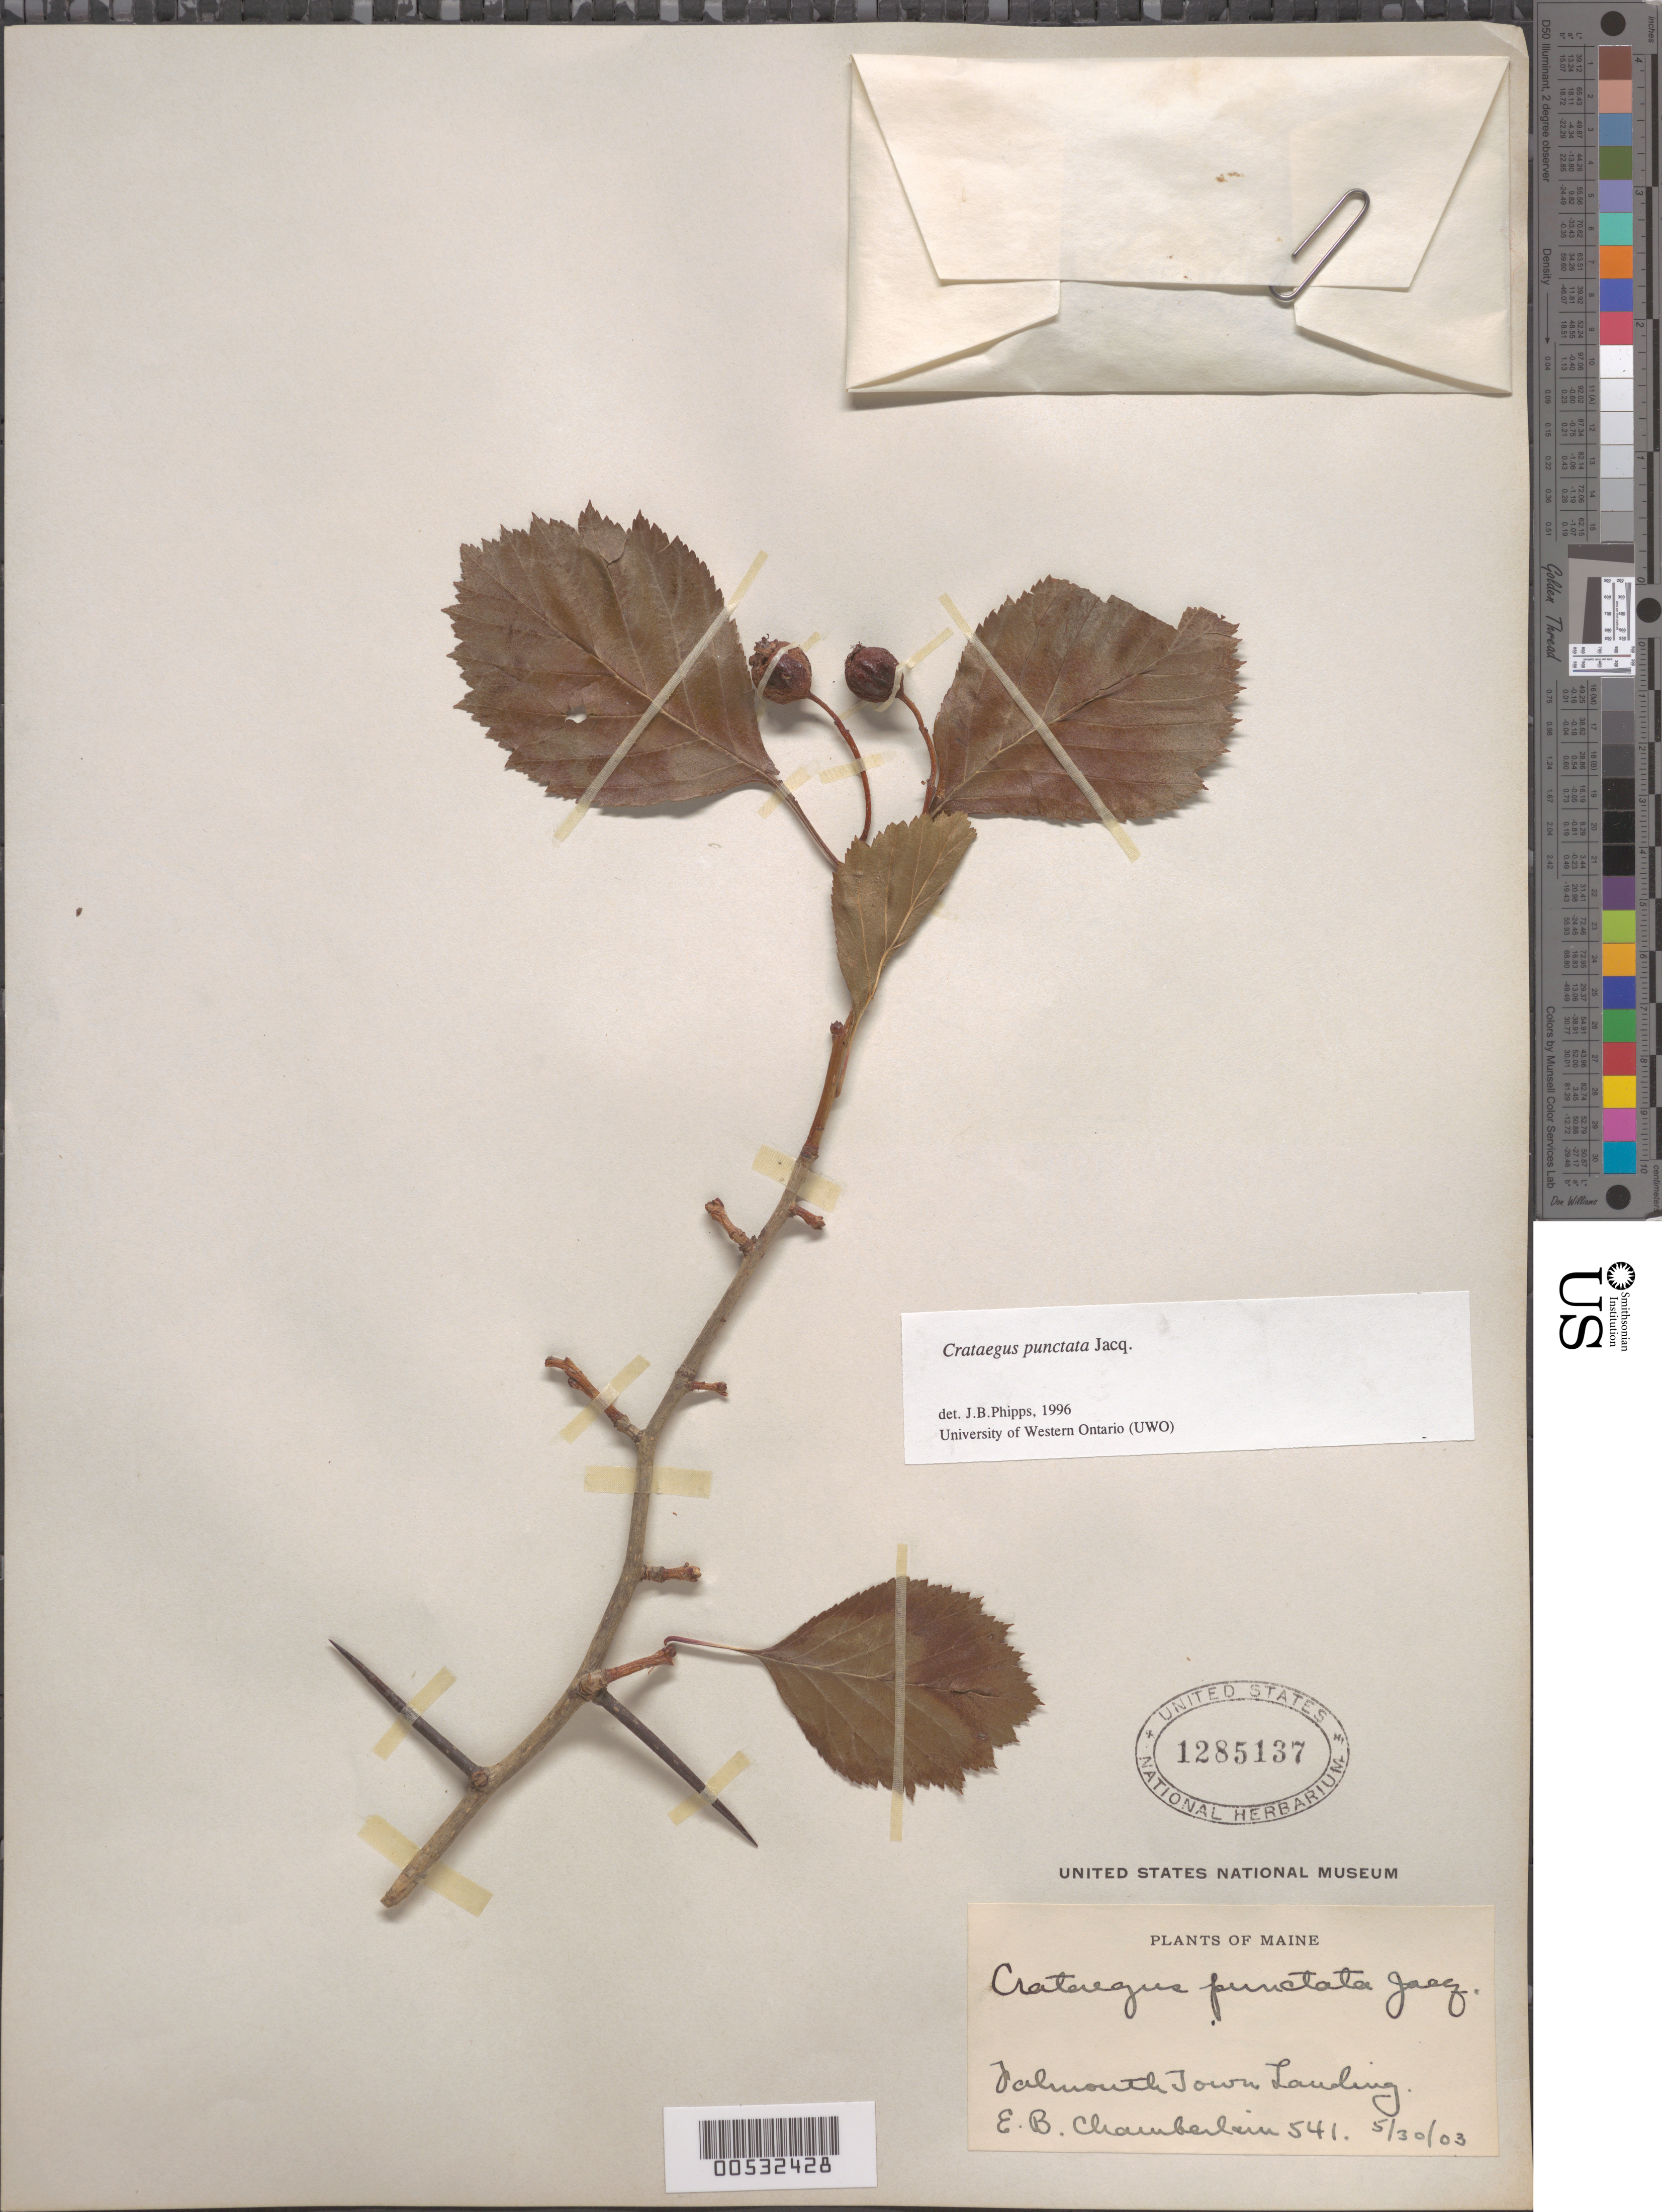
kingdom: Plantae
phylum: Tracheophyta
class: Magnoliopsida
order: Rosales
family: Rosaceae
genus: Crataegus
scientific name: Crataegus punctata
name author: Jacq.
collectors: E. Chamberlain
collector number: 541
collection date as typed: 30 May 1903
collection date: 1903-05-30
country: United States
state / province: Maine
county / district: Cumberland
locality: Falmouth Town Landing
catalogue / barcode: US 1285137